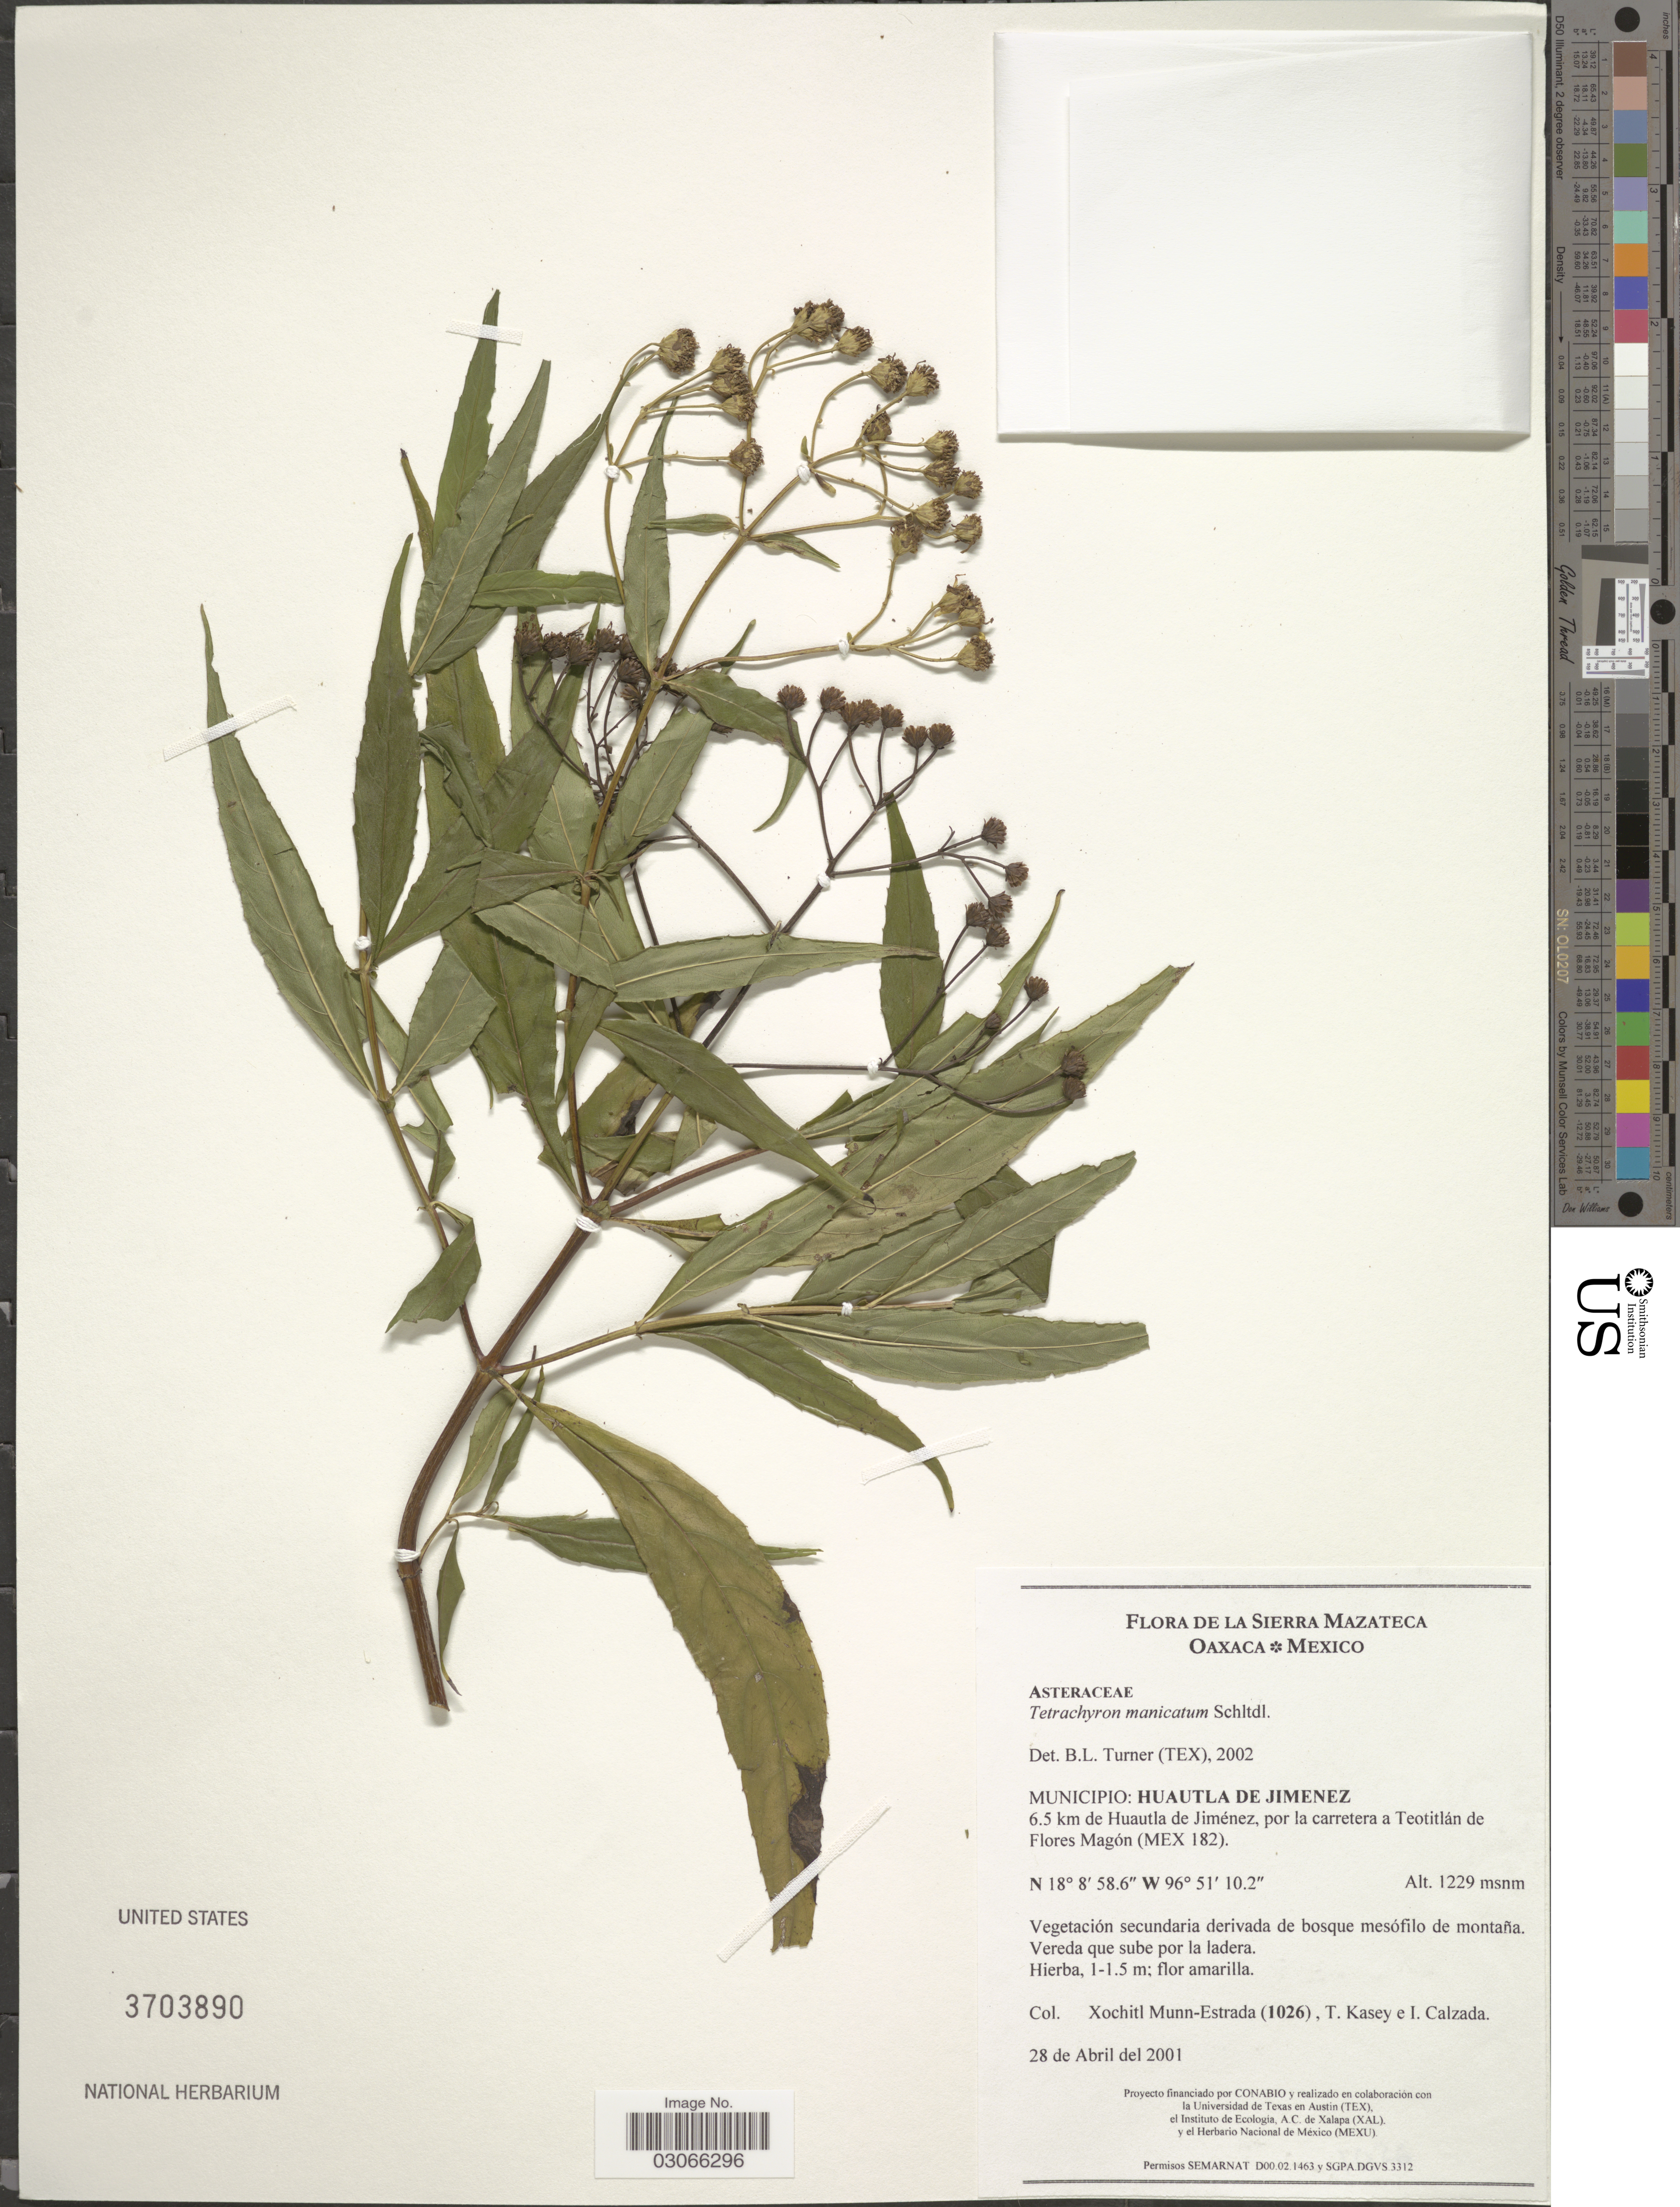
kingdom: Plantae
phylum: Tracheophyta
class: Magnoliopsida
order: Asterales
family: Asteraceae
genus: Tetrachyron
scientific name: Tetrachyron manicatum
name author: Schltdl.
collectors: X. Munn-Estrada, T. Kasey & I. Calzada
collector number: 1026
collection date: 2001-04-28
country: Mexico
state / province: Oaxaca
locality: La Sierra Mazateca. Municipio: Huautla de Jimenez. 6.5 km de Huautla de Jiménez por la carretera a Teotitlán de Flores Magón (MEX 182).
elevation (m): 1229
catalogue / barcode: US 3703890